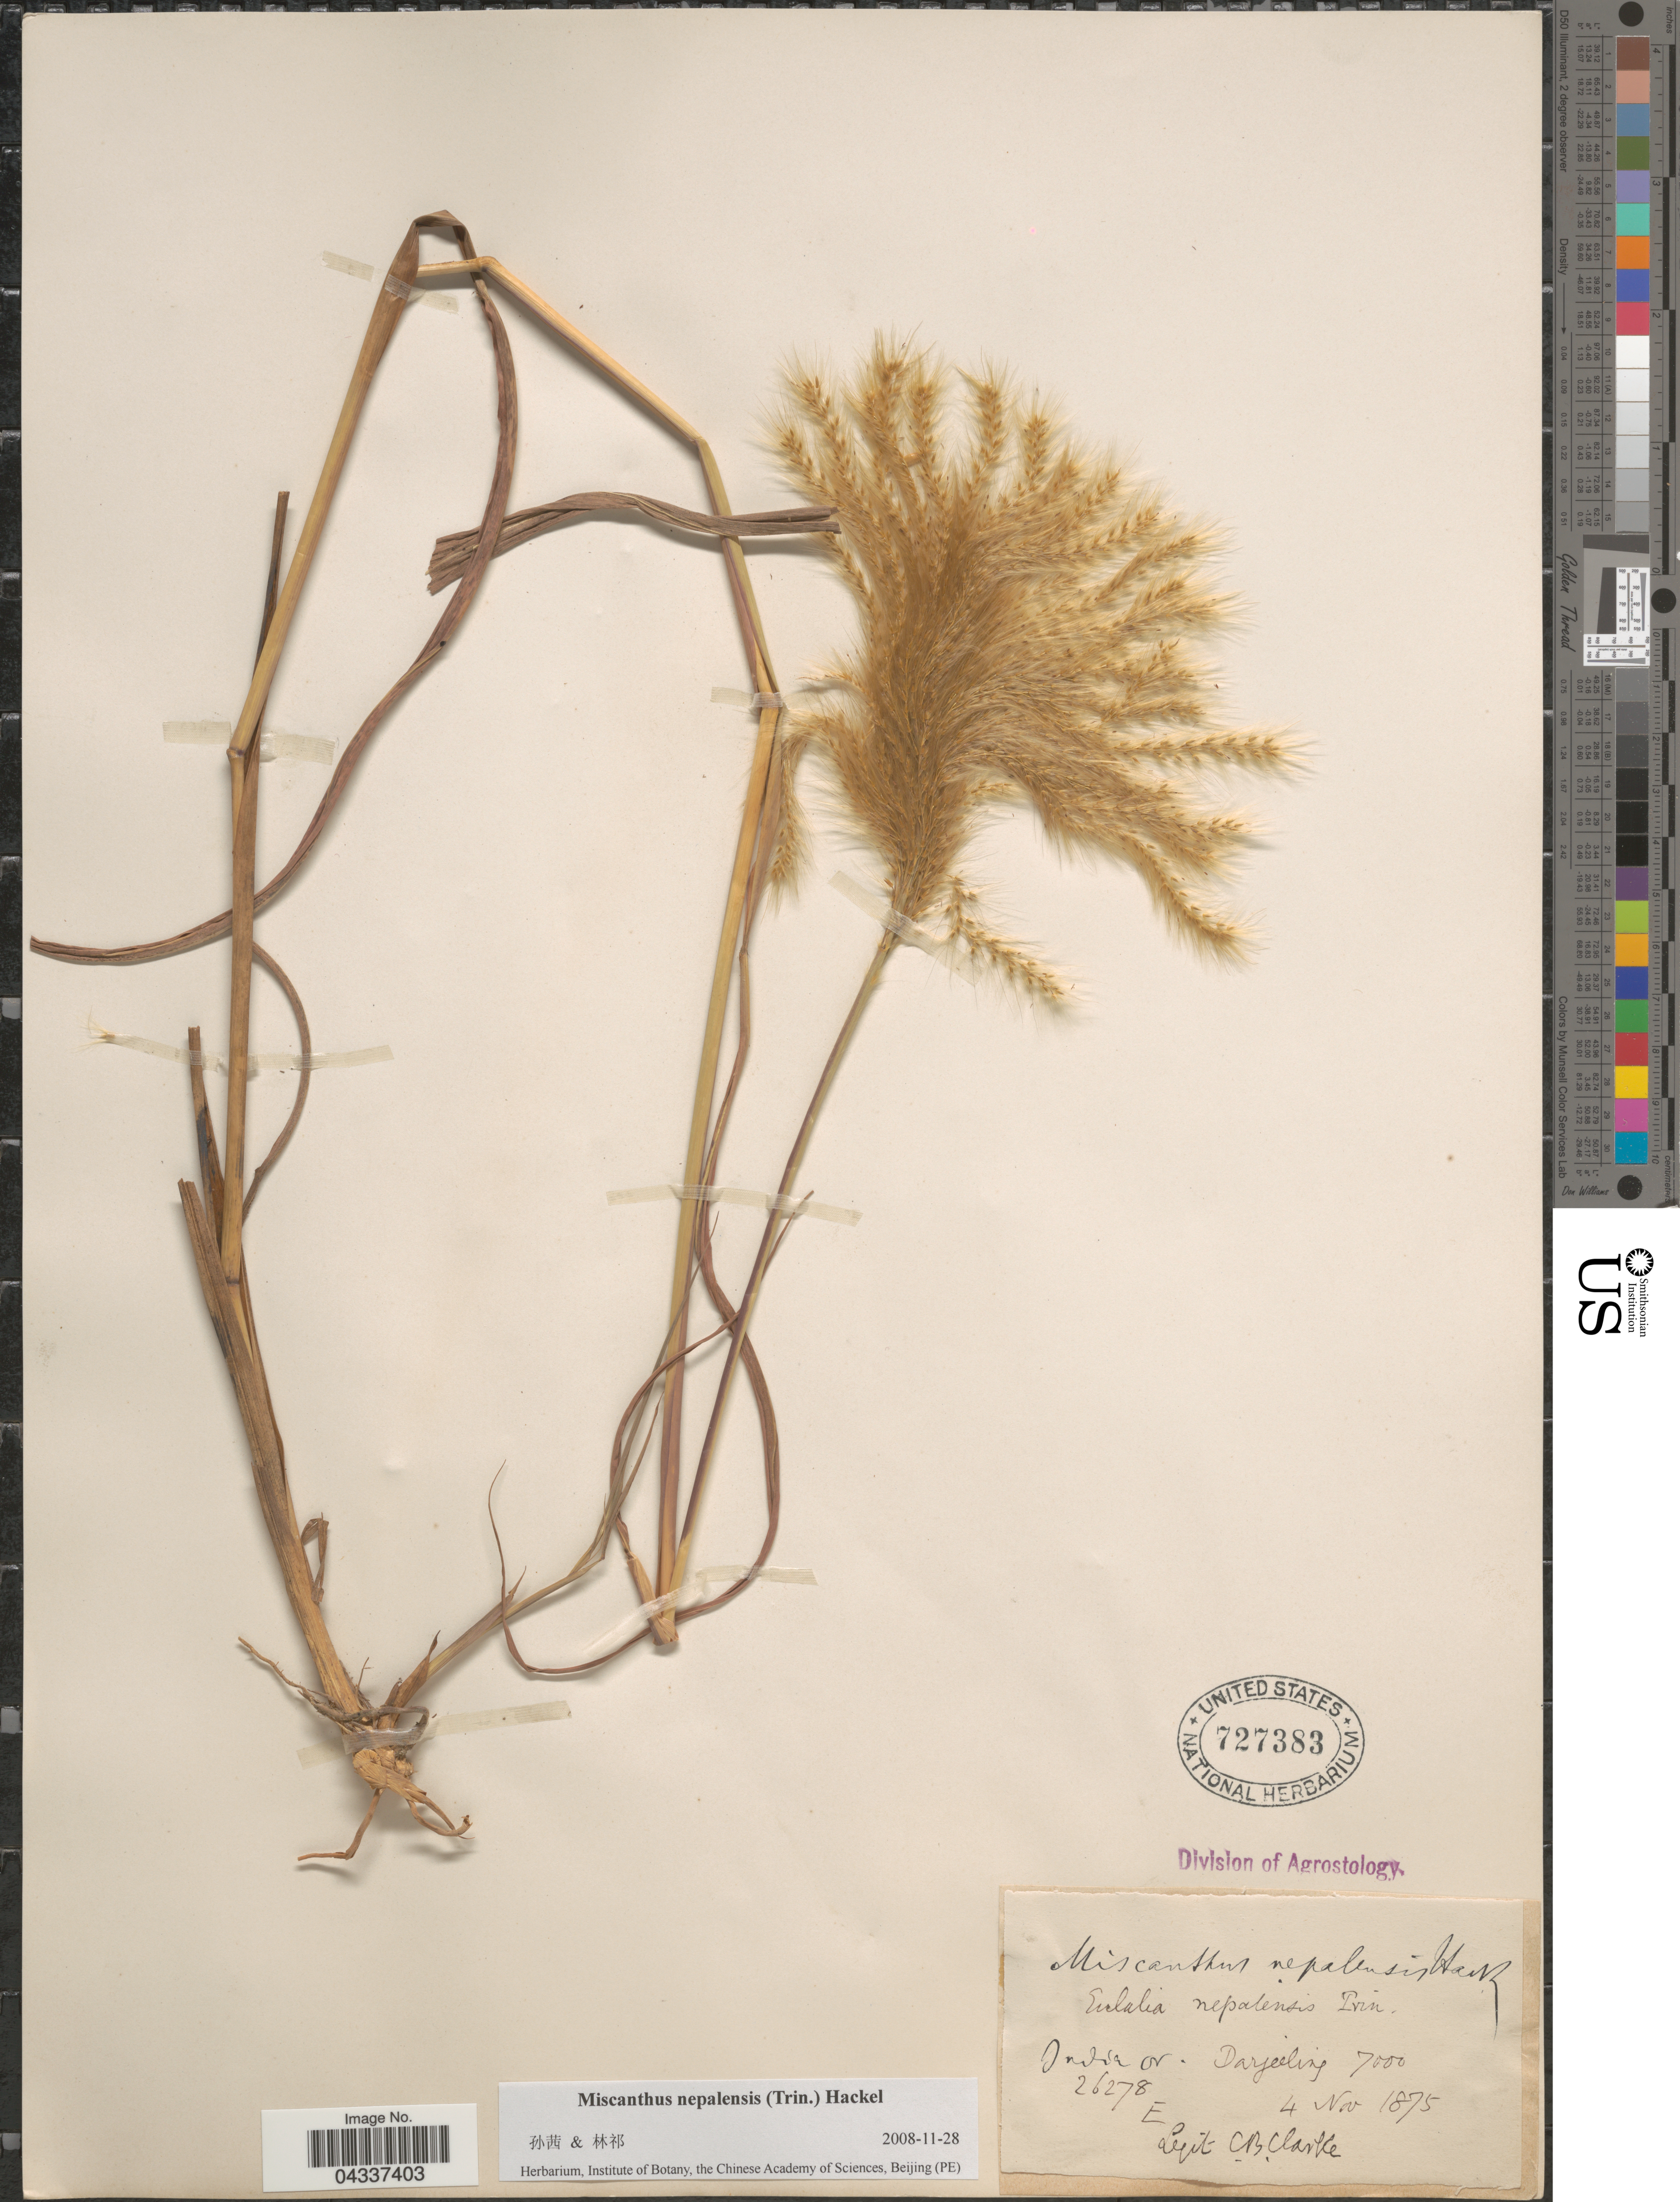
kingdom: Plantae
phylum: Tracheophyta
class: Liliopsida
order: Poales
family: Poaceae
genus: Miscanthus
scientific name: Miscanthus nepalensis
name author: (Trin.) Hack.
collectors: C. B. Clarke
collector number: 26278E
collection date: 1875-11-04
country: India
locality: India or. Darjeeling.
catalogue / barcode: US 727383